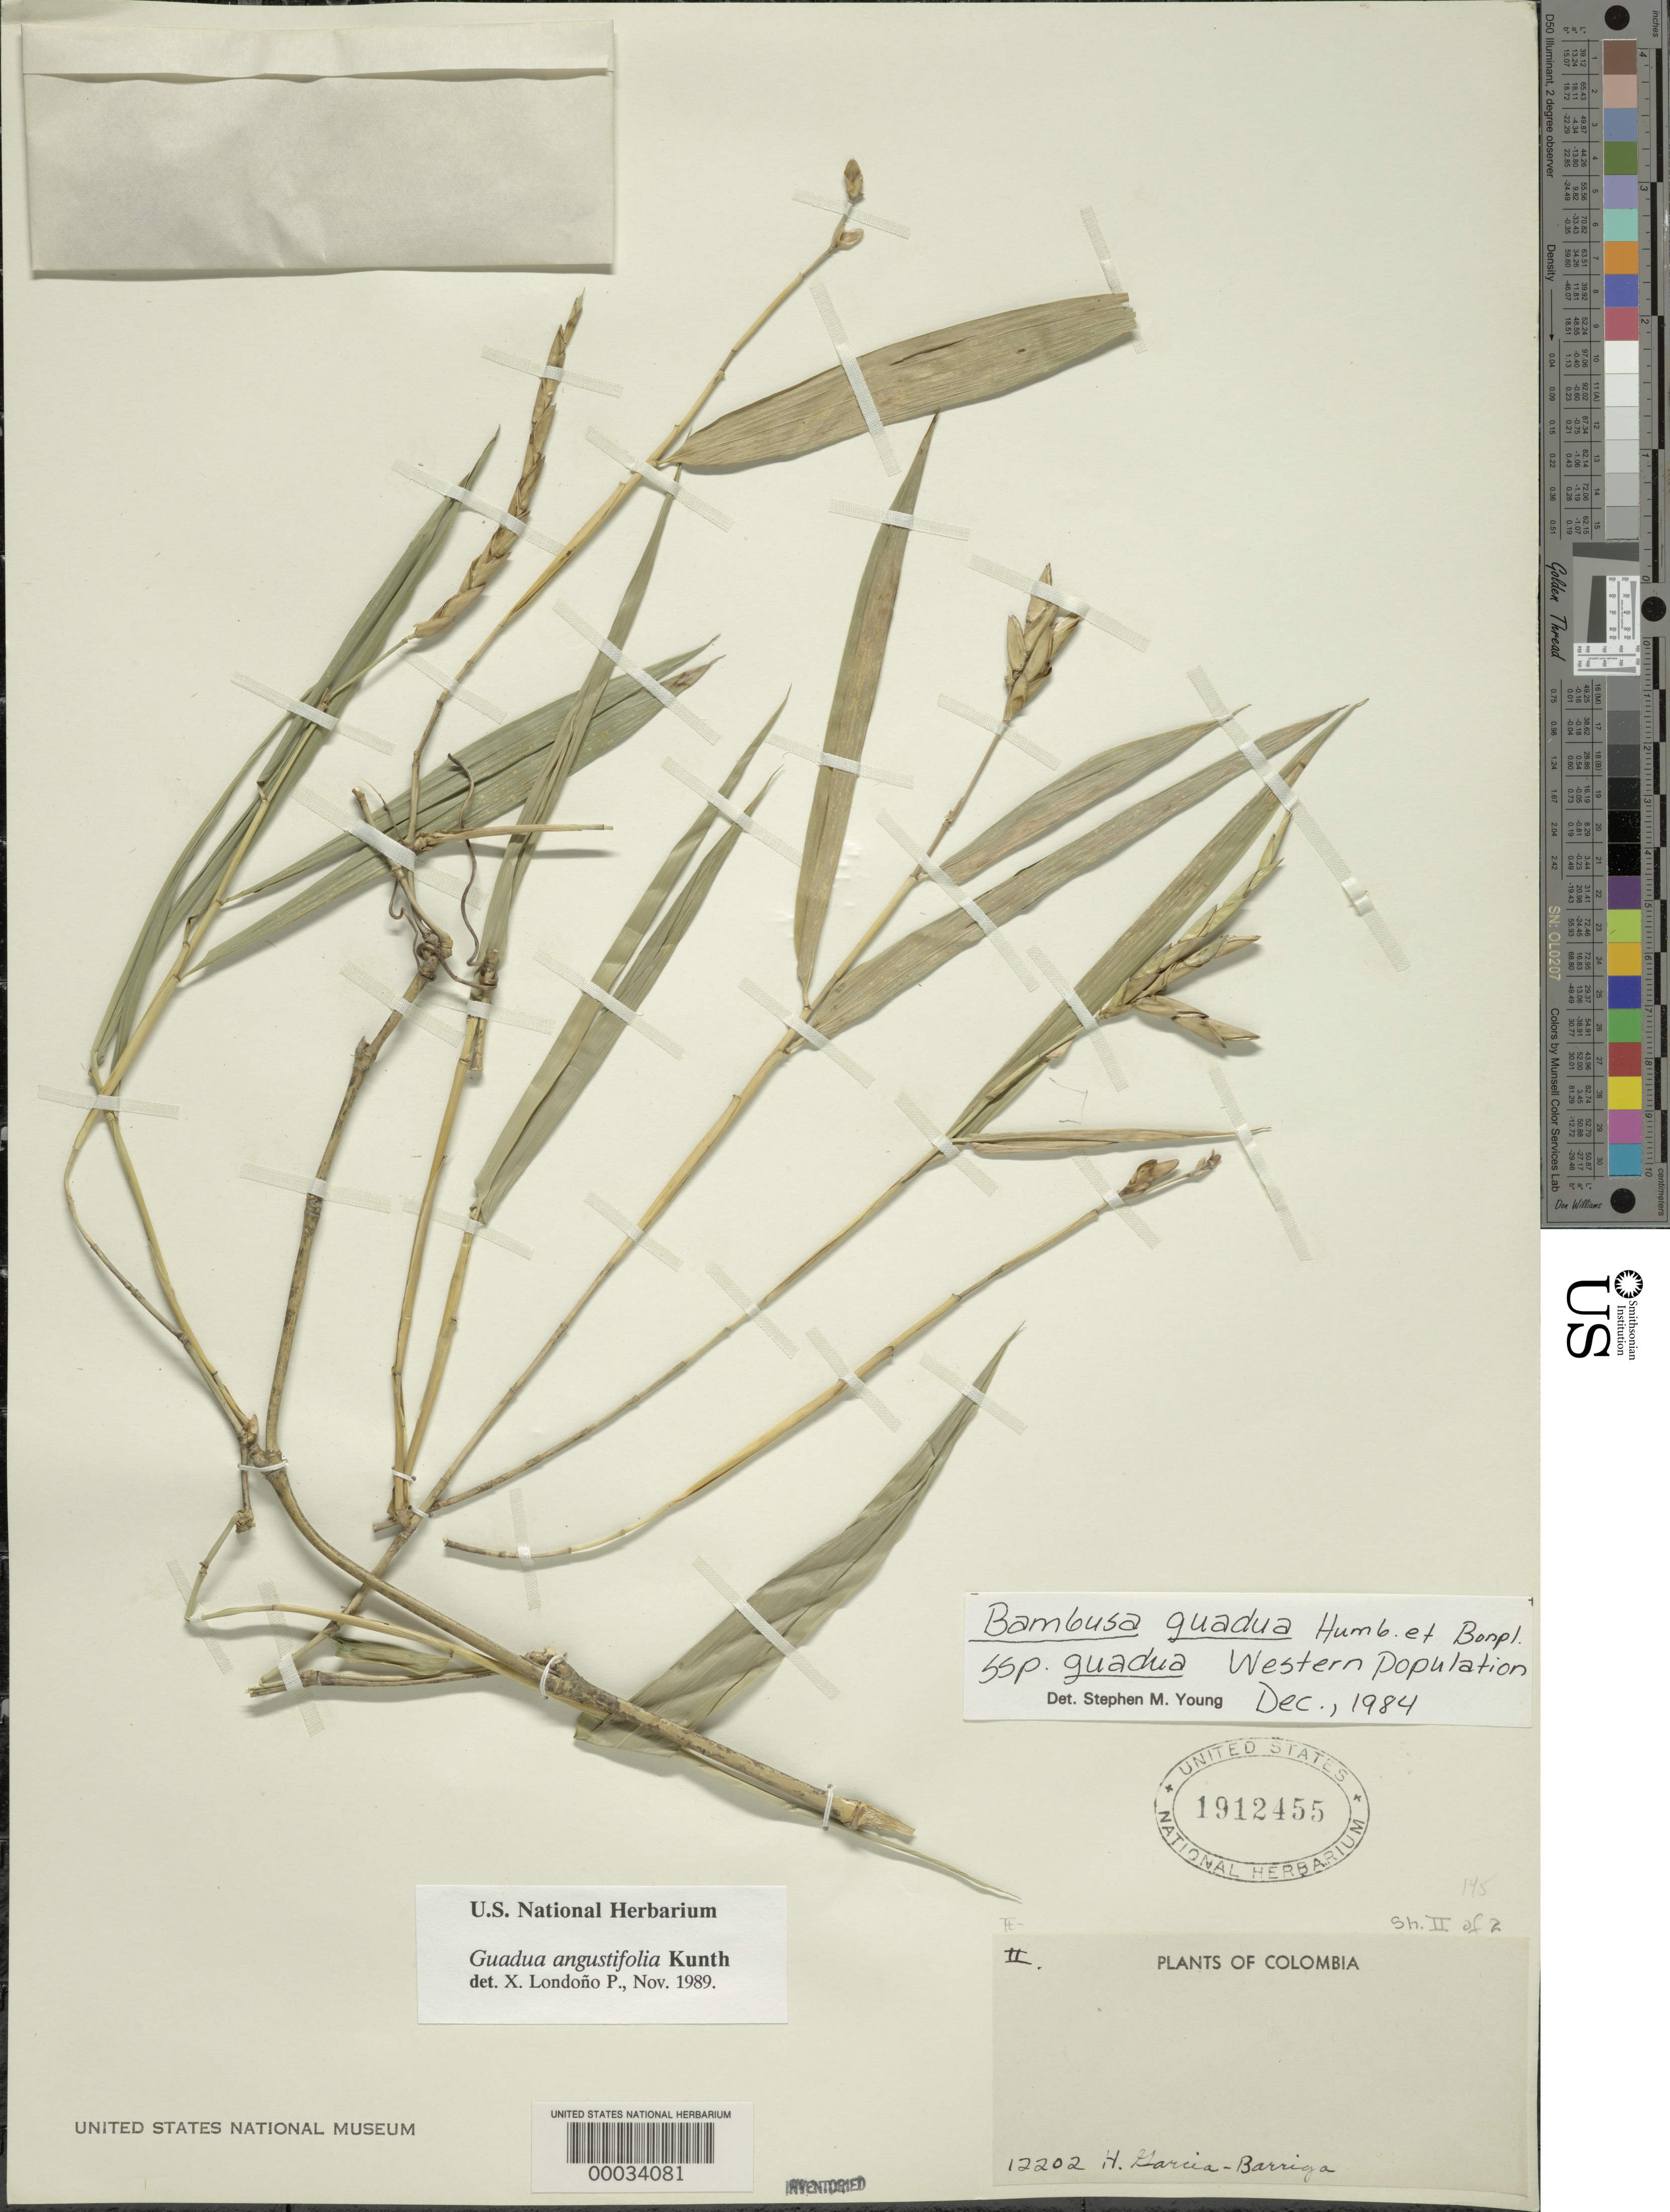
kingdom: Plantae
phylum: Tracheophyta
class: Liliopsida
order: Poales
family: Poaceae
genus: Guadua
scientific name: Guadua angustifolia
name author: Kunth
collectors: H. García Barriga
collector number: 12202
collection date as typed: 15 Jan 1947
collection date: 1947-01-15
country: Colombia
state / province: Cundinamarca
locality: La esepranza, San Javier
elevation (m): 1000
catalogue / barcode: US 1912455